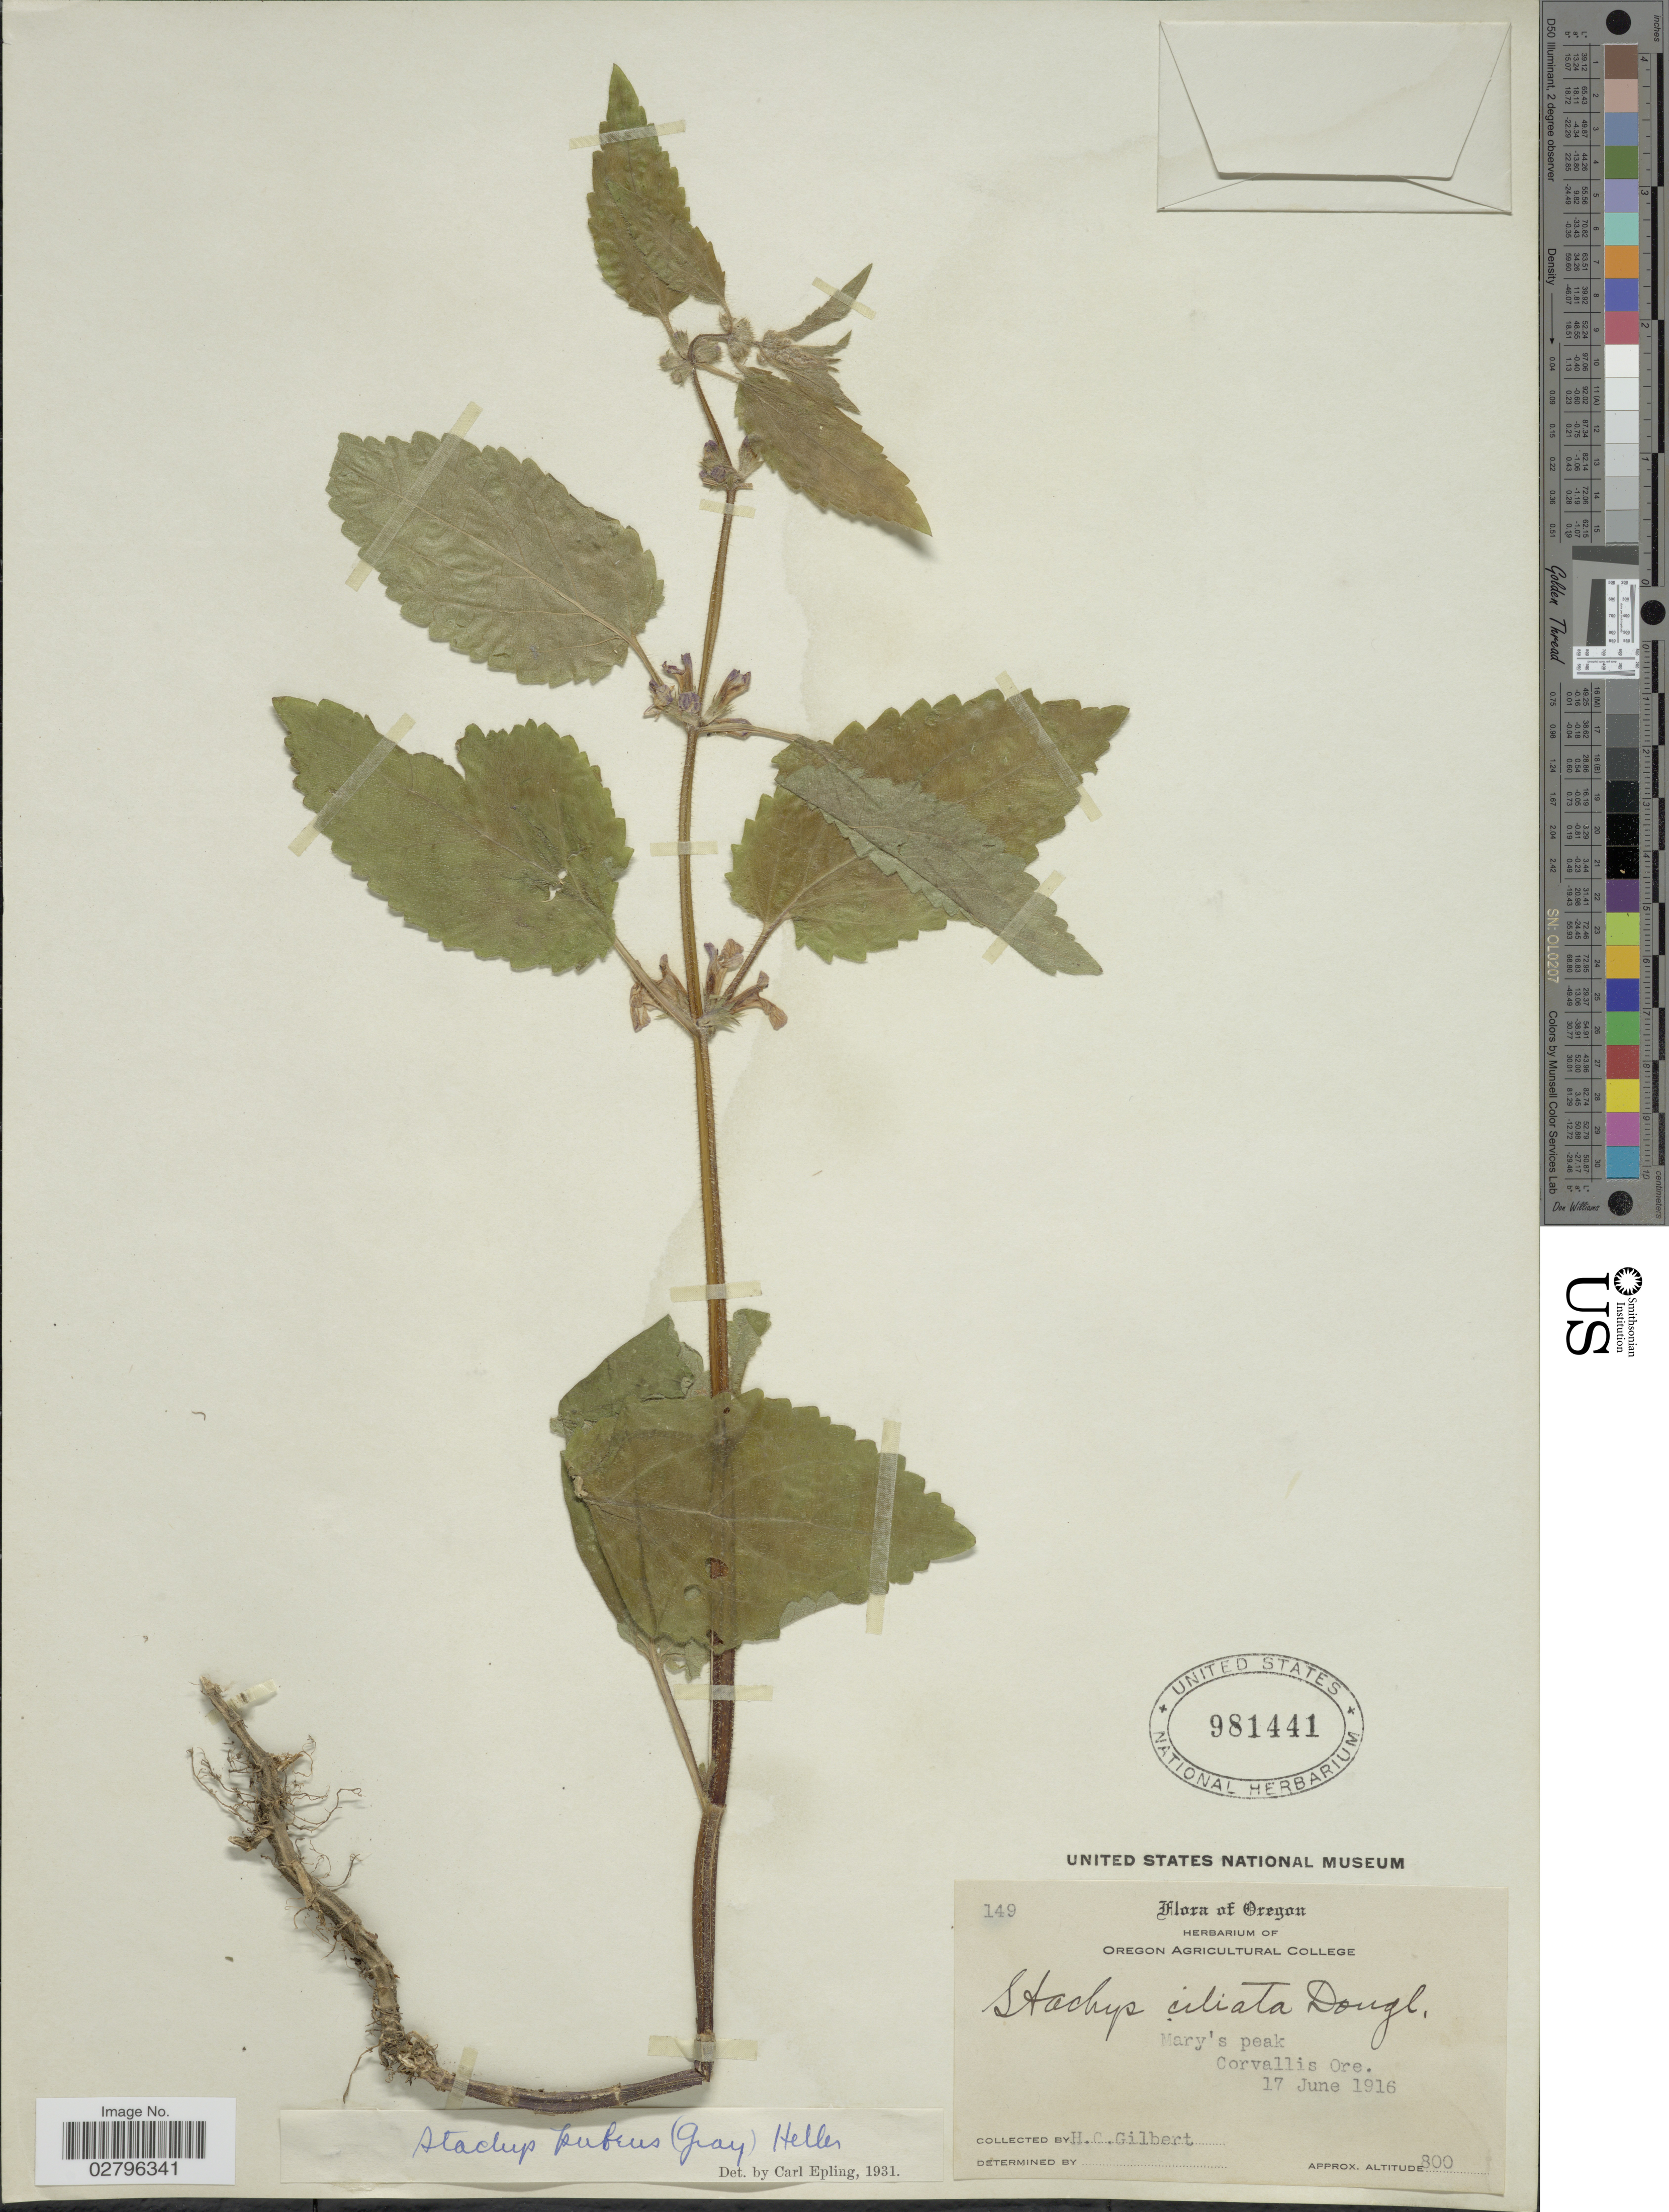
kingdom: Plantae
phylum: Tracheophyta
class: Magnoliopsida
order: Lamiales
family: Lamiaceae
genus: Stachys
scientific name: Stachys mexicana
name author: Benth.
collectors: H. Gilbert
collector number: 149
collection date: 1916-06-17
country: United States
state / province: Oregon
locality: Mary's peak. Corvallis.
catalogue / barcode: US 981441